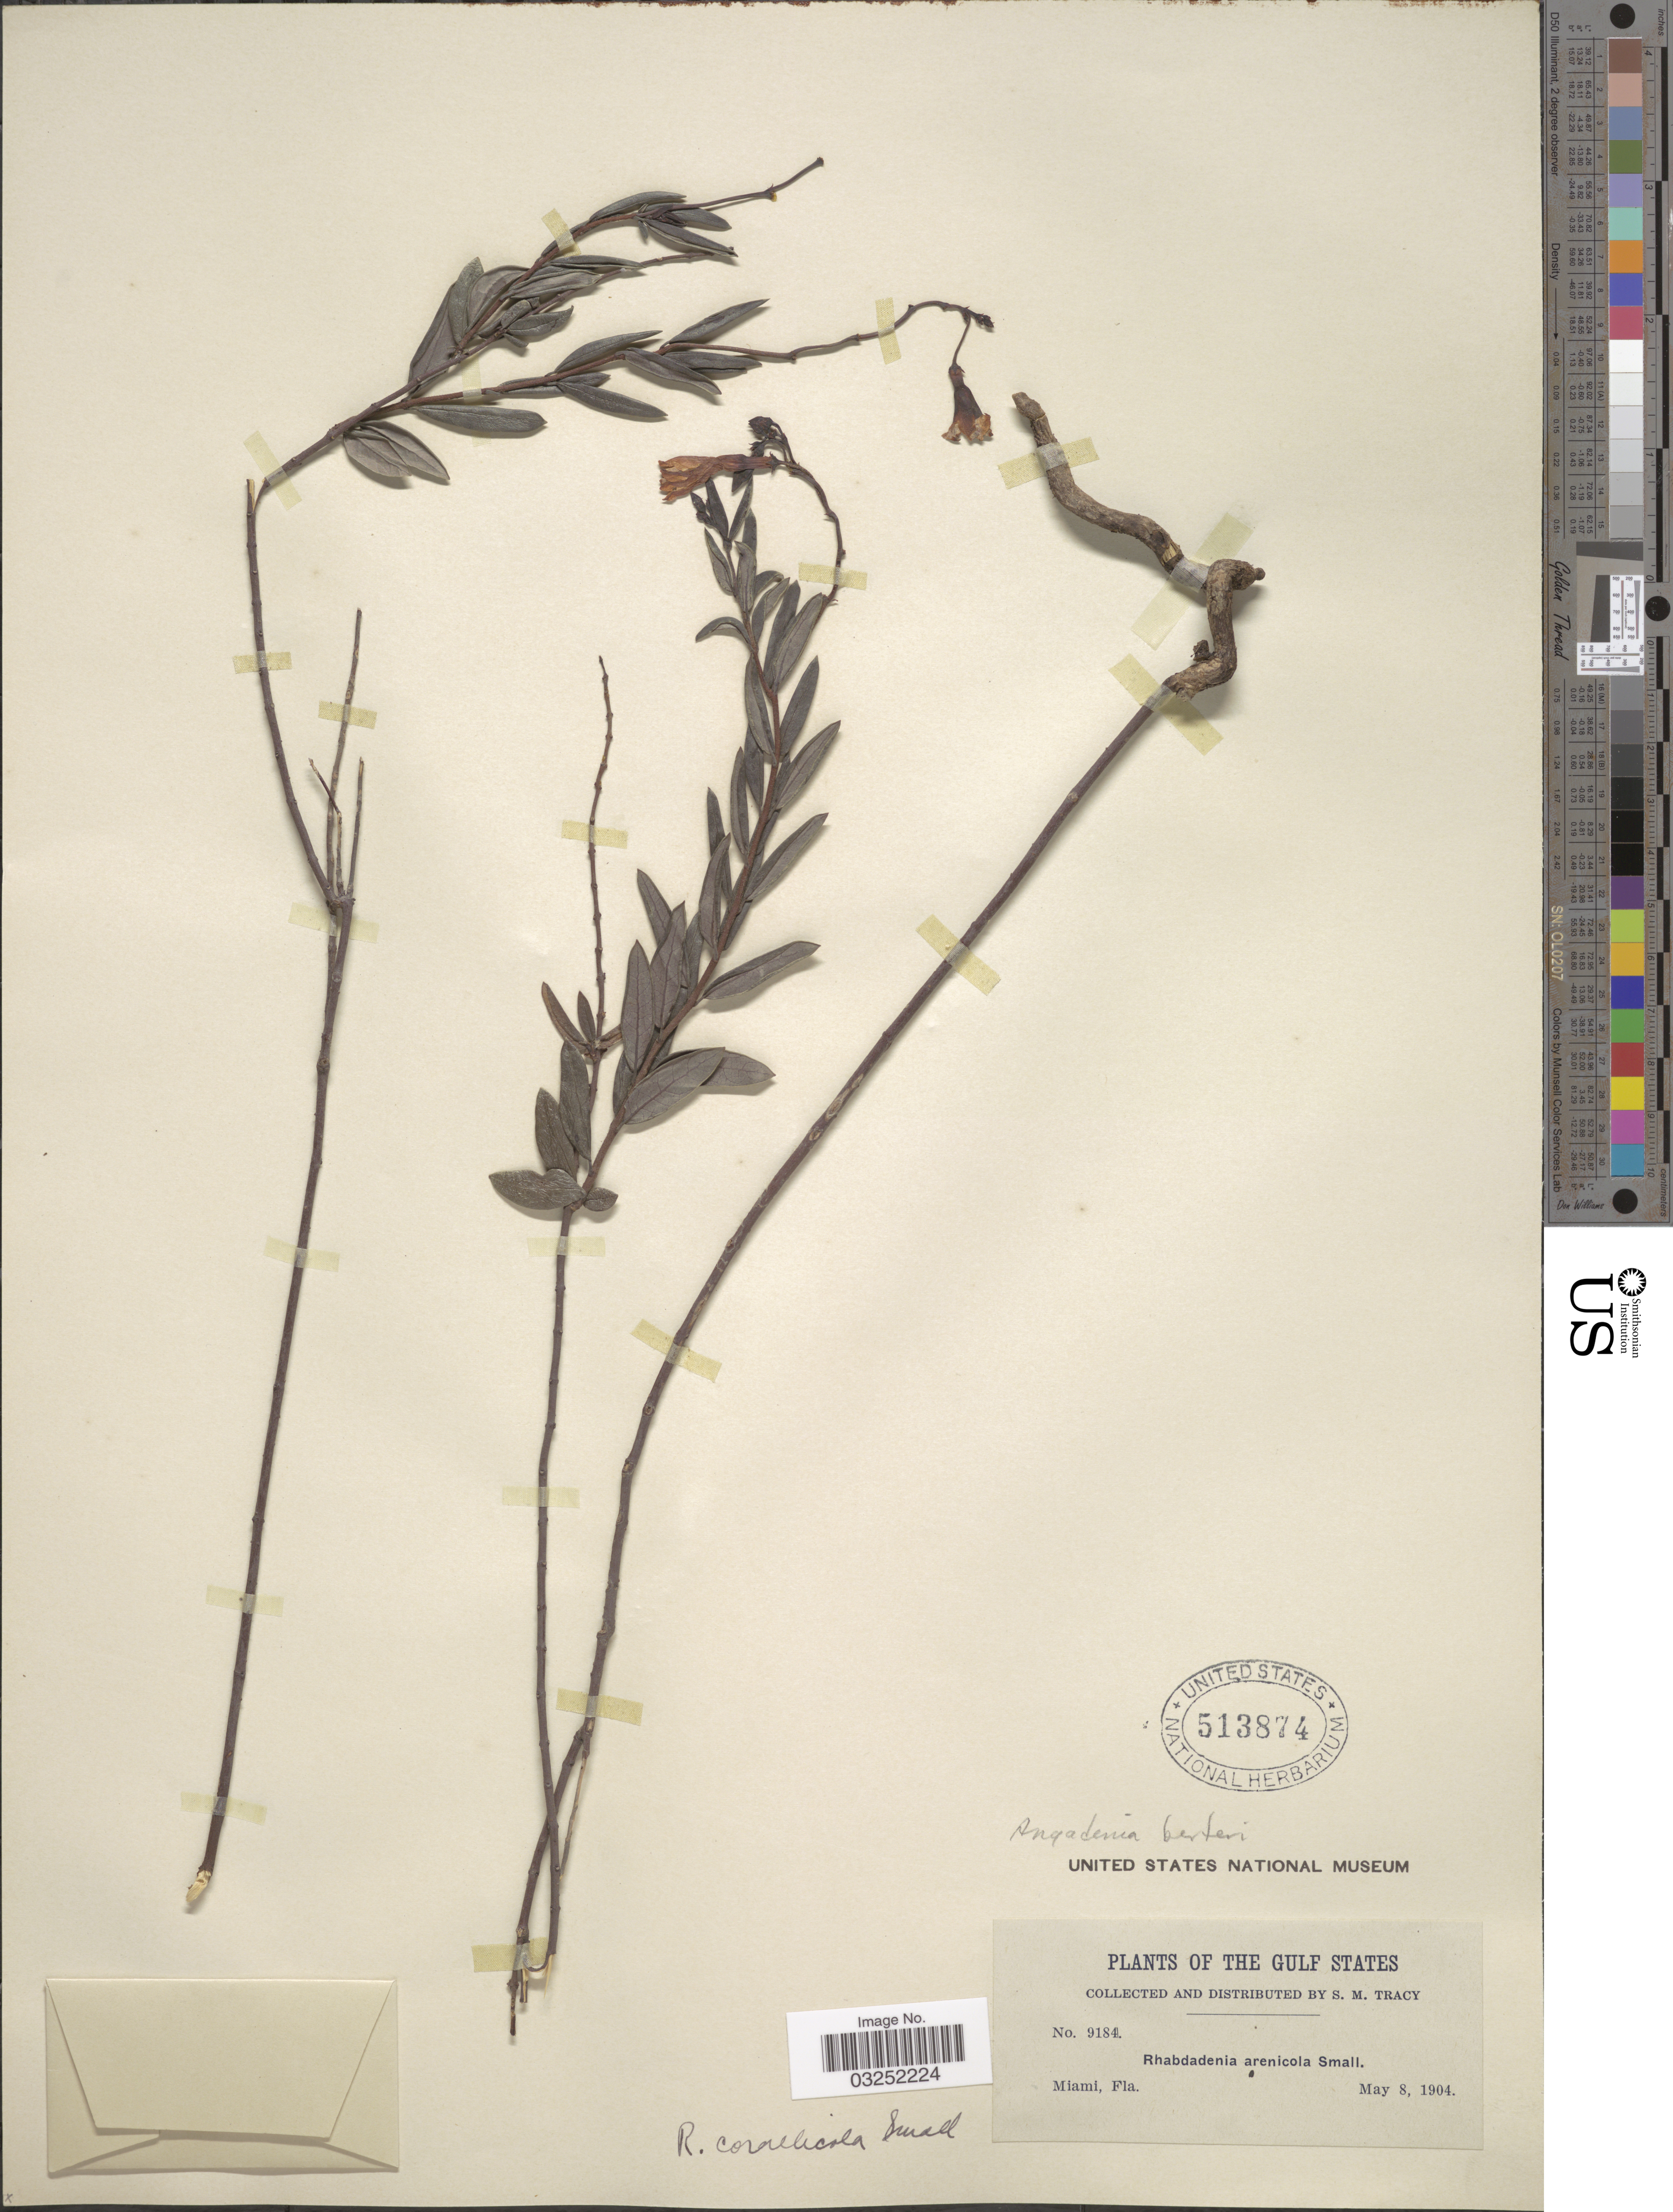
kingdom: Plantae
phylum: Tracheophyta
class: Magnoliopsida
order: Gentianales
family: Apocynaceae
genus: Angadenia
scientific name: Angadenia berteroi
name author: (A. DC.) Miers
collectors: S. M. Tracy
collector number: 9184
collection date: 1904-05-08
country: United States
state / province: Florida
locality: The Gulf States, Miami.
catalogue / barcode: US 513874